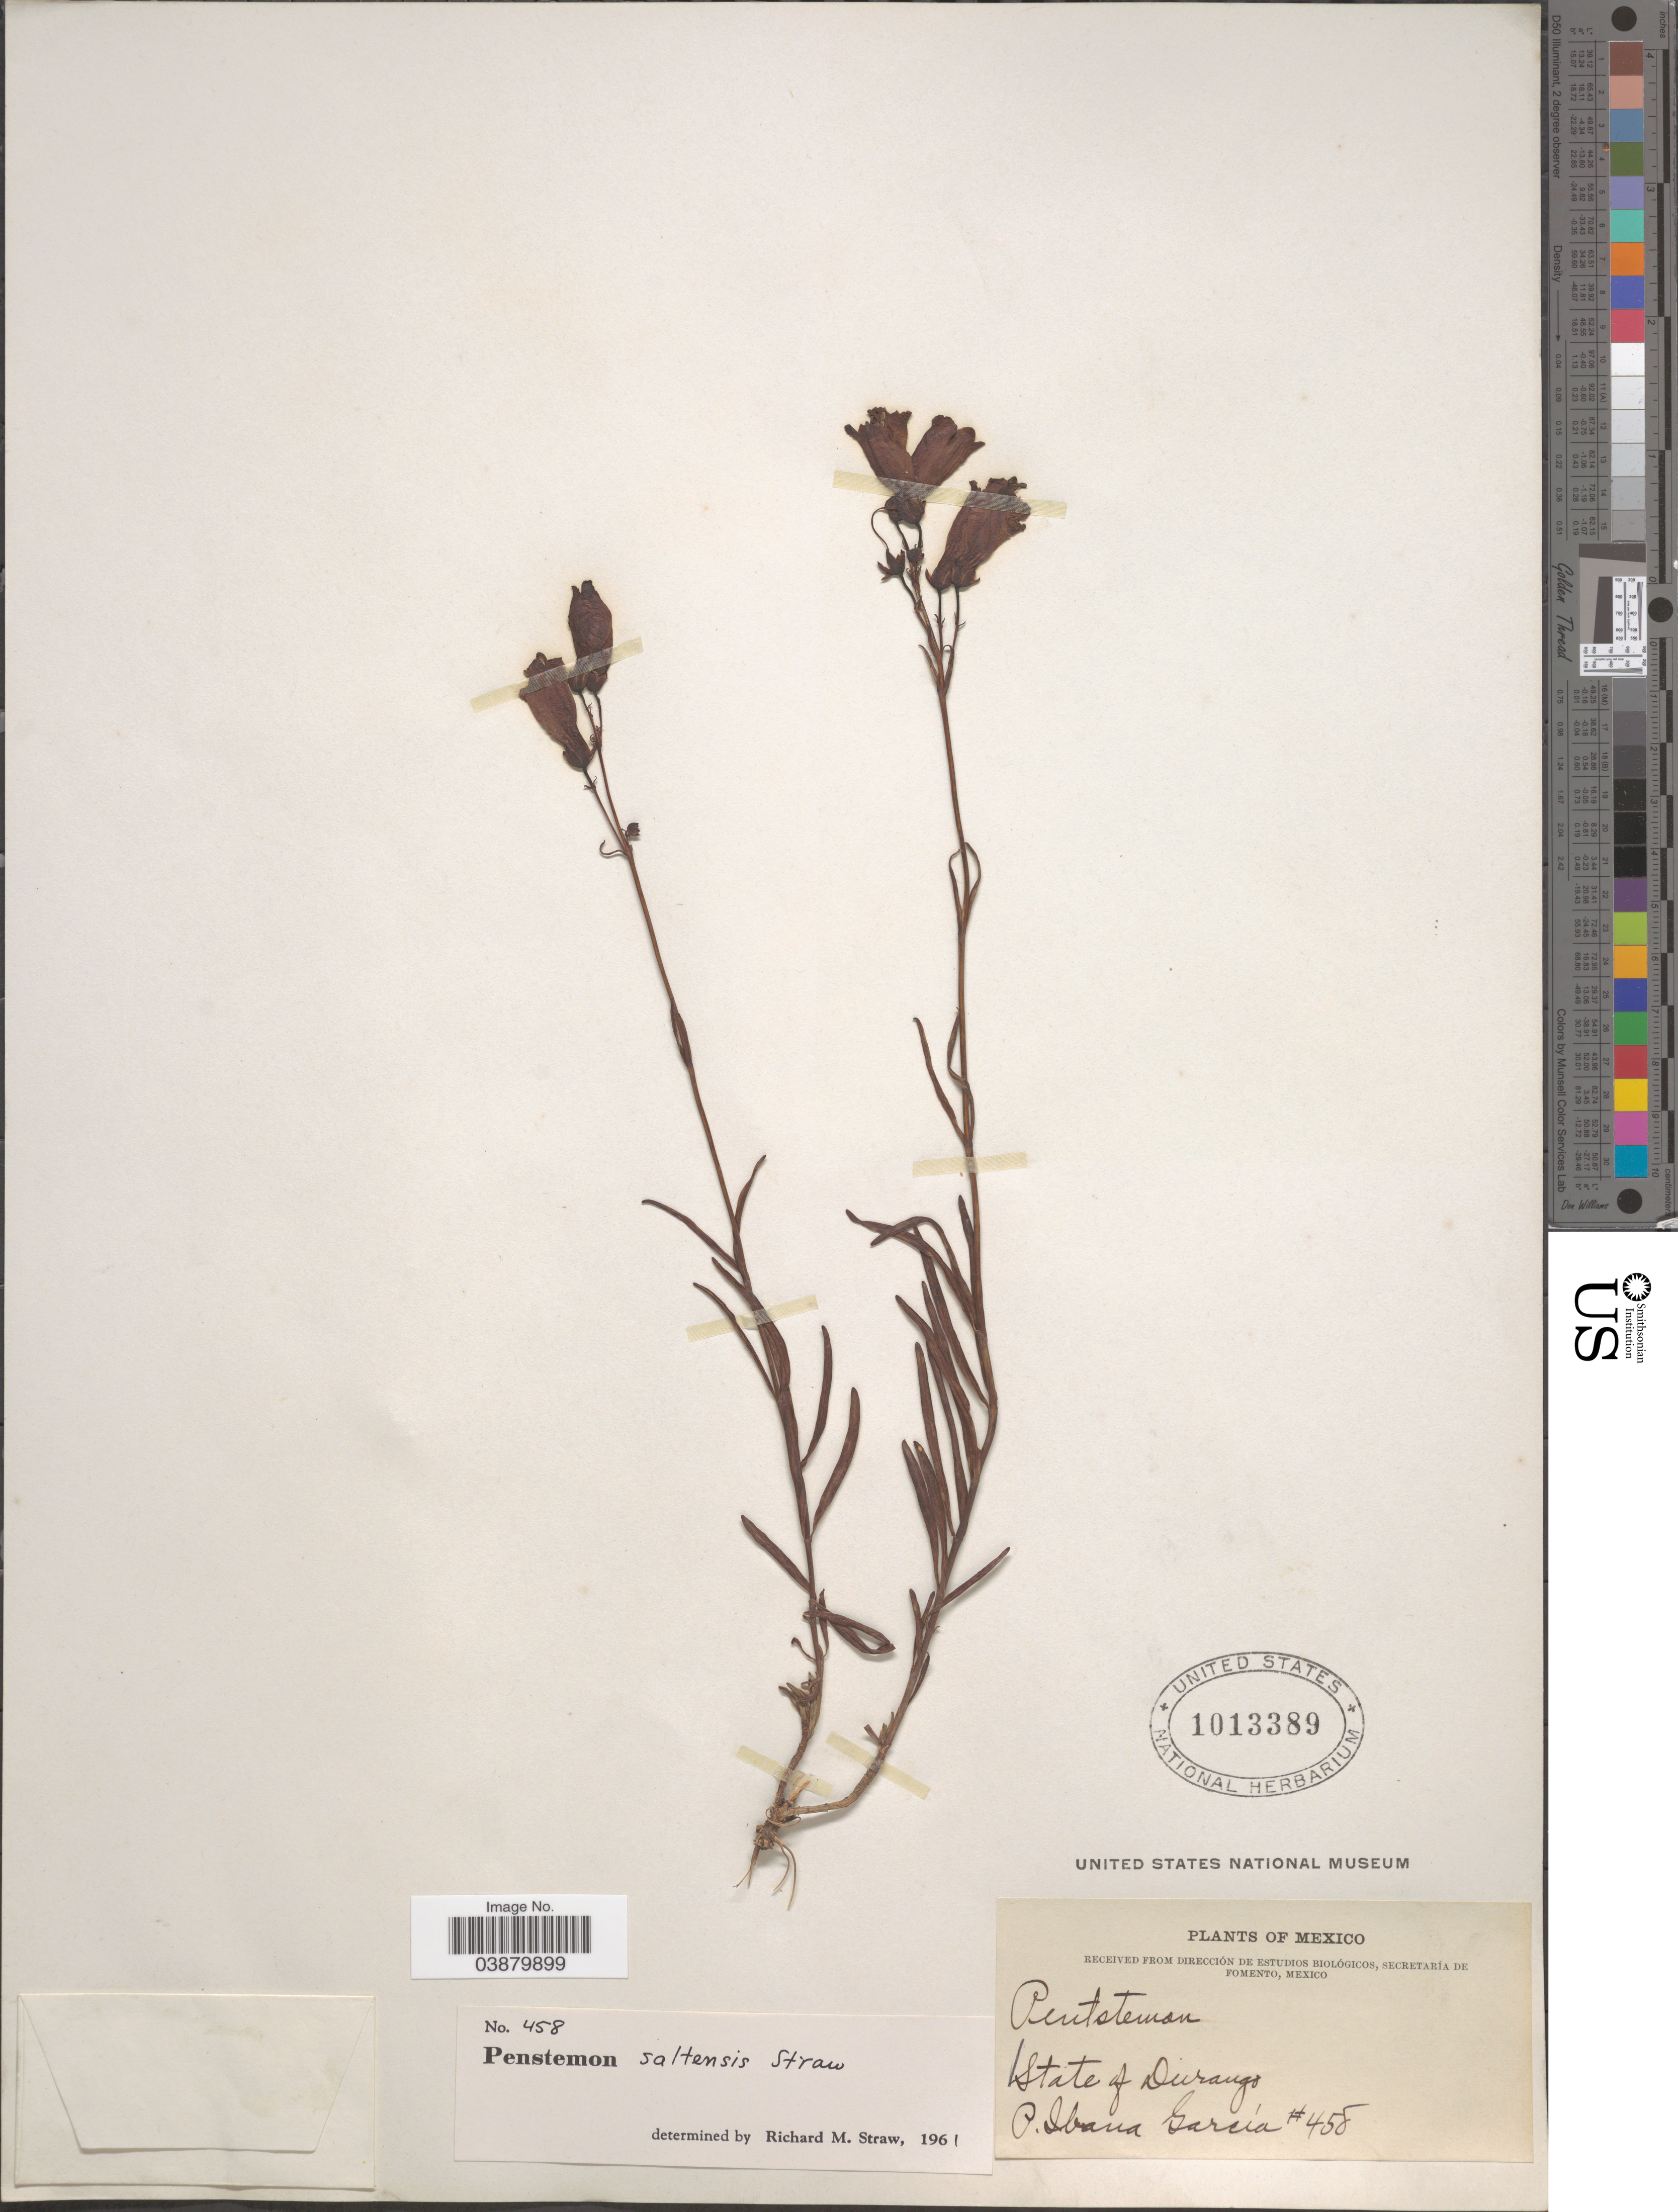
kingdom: Plantae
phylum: Tracheophyta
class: Magnoliopsida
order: Lamiales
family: Plantaginaceae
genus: Penstemon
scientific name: Penstemon saltensis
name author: Straw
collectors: P. I. Garcia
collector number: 458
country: Mexico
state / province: Durango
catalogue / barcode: US 1013389